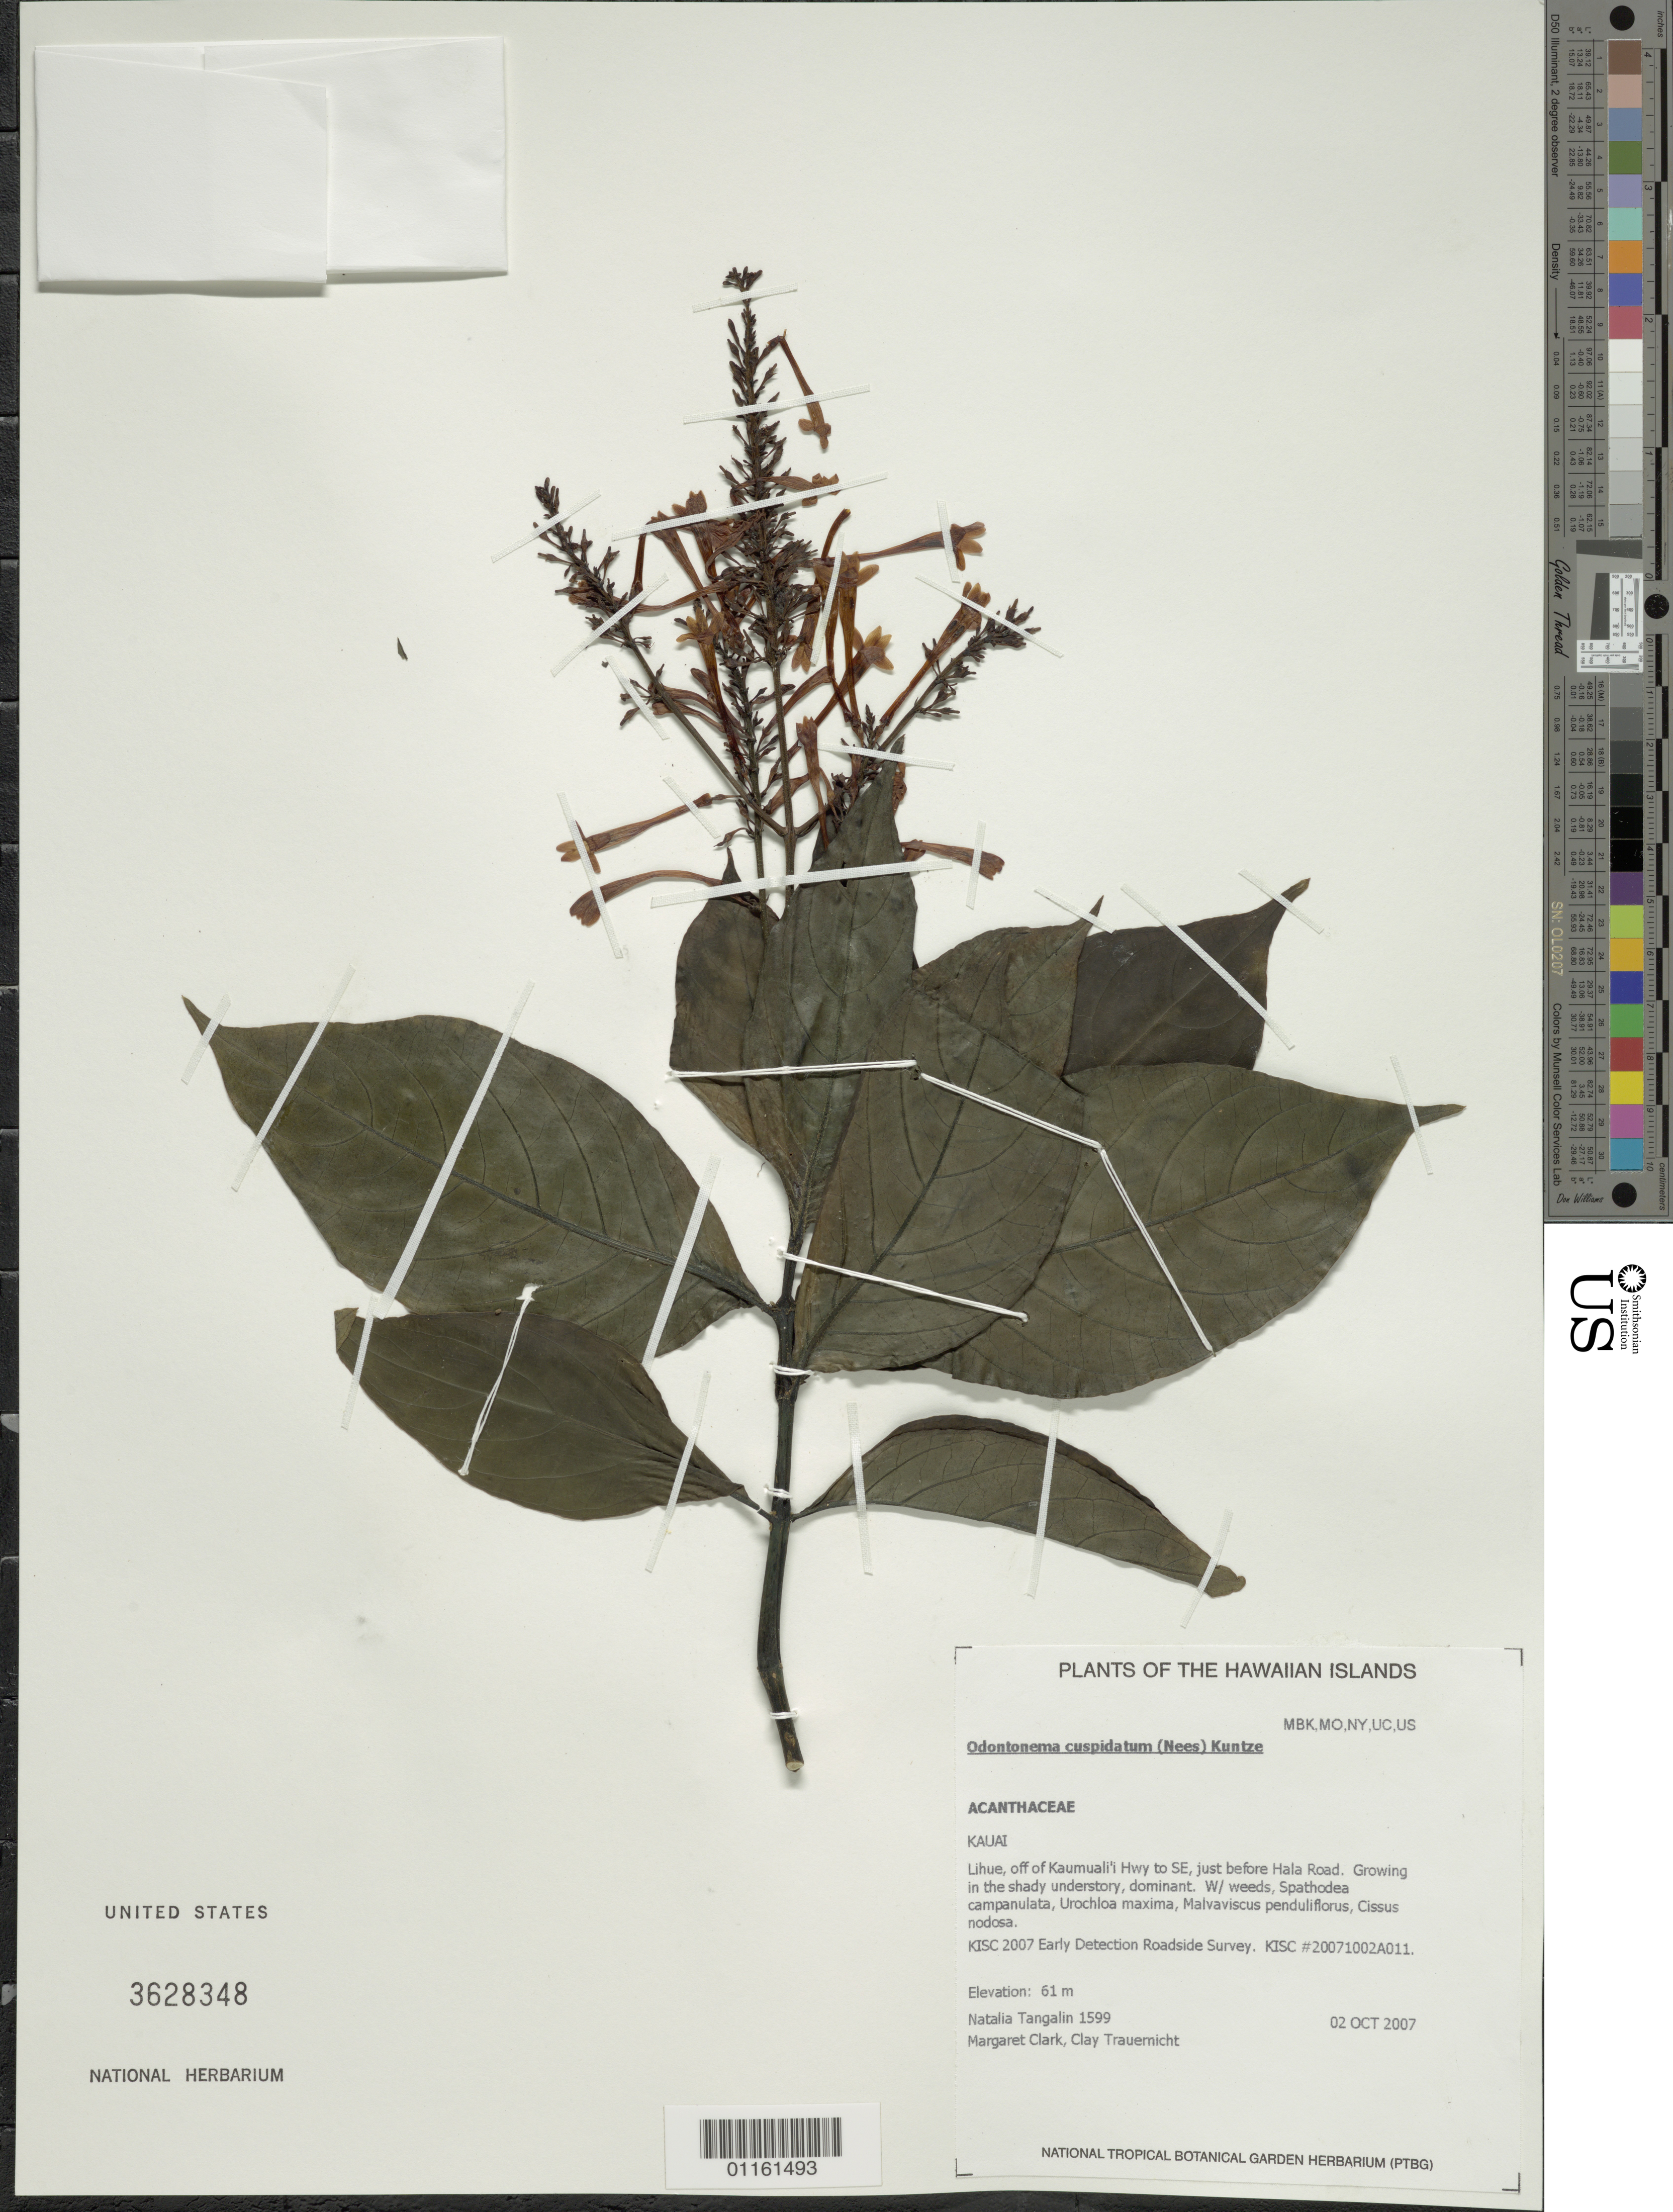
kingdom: Plantae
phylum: Tracheophyta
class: Magnoliopsida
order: Lamiales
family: Acanthaceae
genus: Odontonema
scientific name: Odontonema cuspidatum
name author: (Nees) Kuntze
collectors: N. Tangalin, M. Clark & C. Trauernicht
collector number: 1599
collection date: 2007-10-02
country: United States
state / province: Hawaii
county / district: Kauai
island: Kaua'i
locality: Lihue, off of Kaumuali'i Hwy to SE, just before Hala Road.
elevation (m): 61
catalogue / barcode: US 3628348